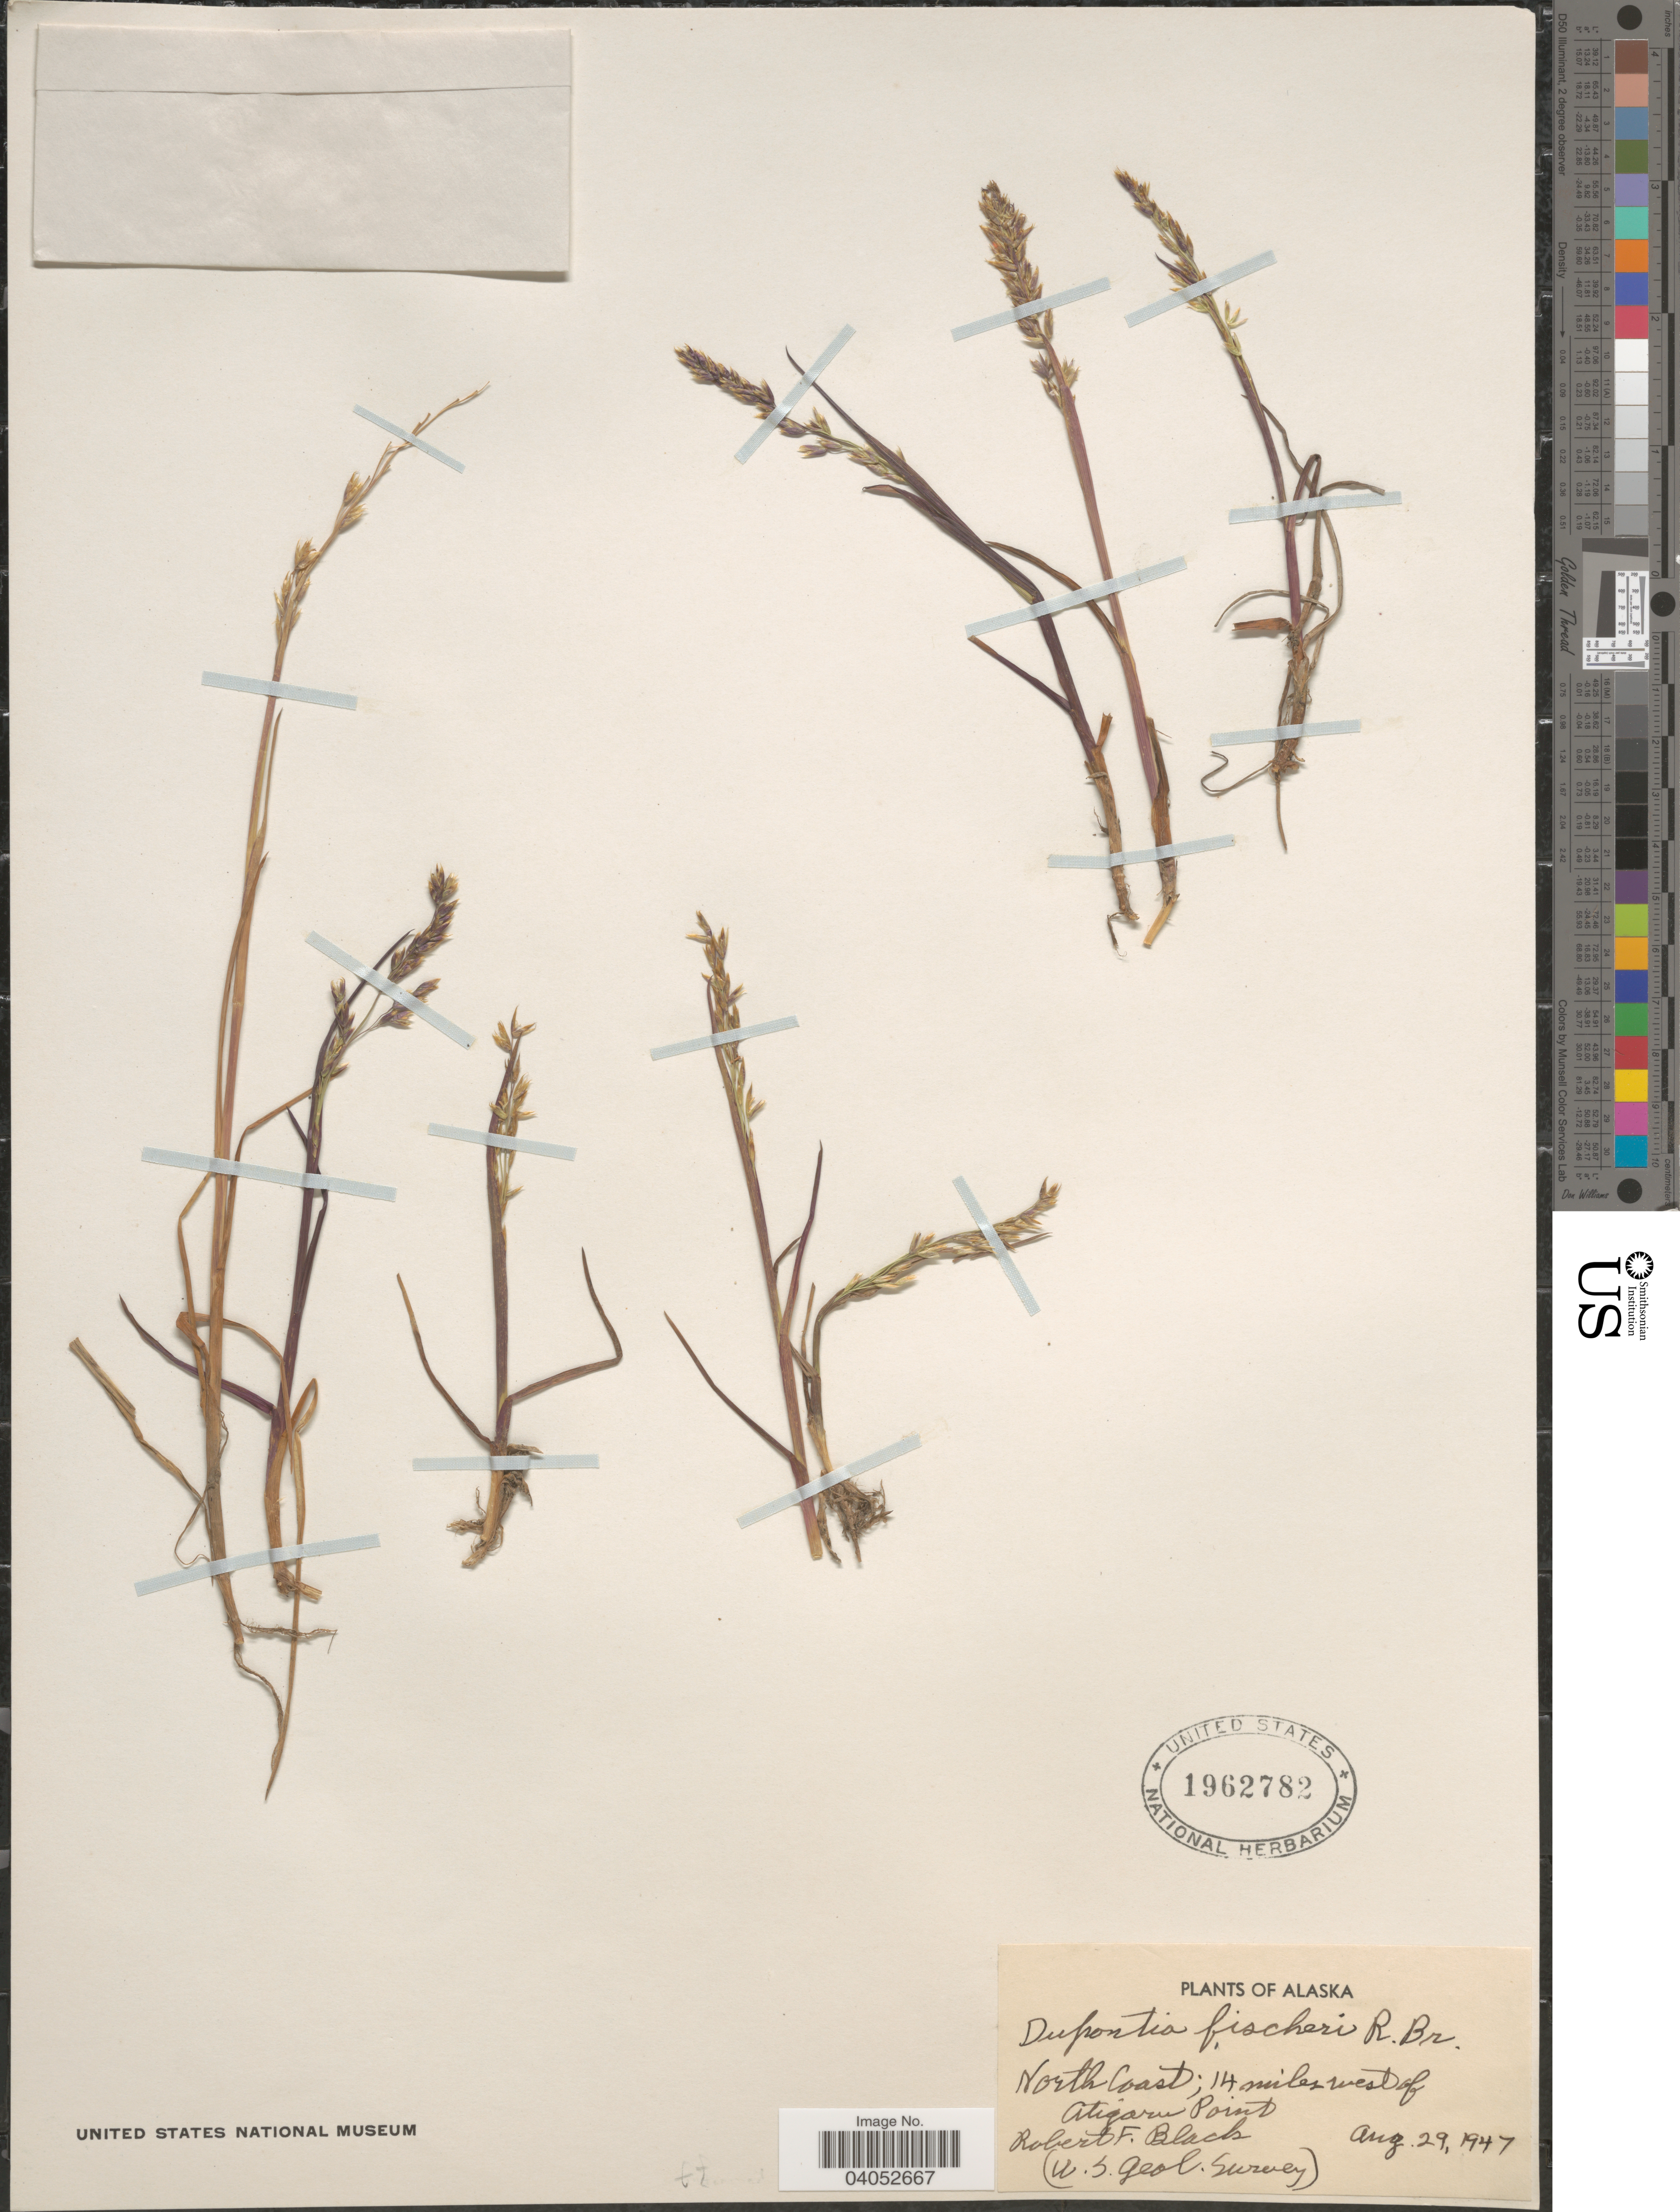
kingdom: Plantae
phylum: Tracheophyta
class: Liliopsida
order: Poales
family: Poaceae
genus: Dupontia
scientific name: Dupontia micrantha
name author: Holm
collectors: R. F. Black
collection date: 1947-08-29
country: United States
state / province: Alaska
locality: North Coast; 14 miles west of Atigaru Point.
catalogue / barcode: US 1962782